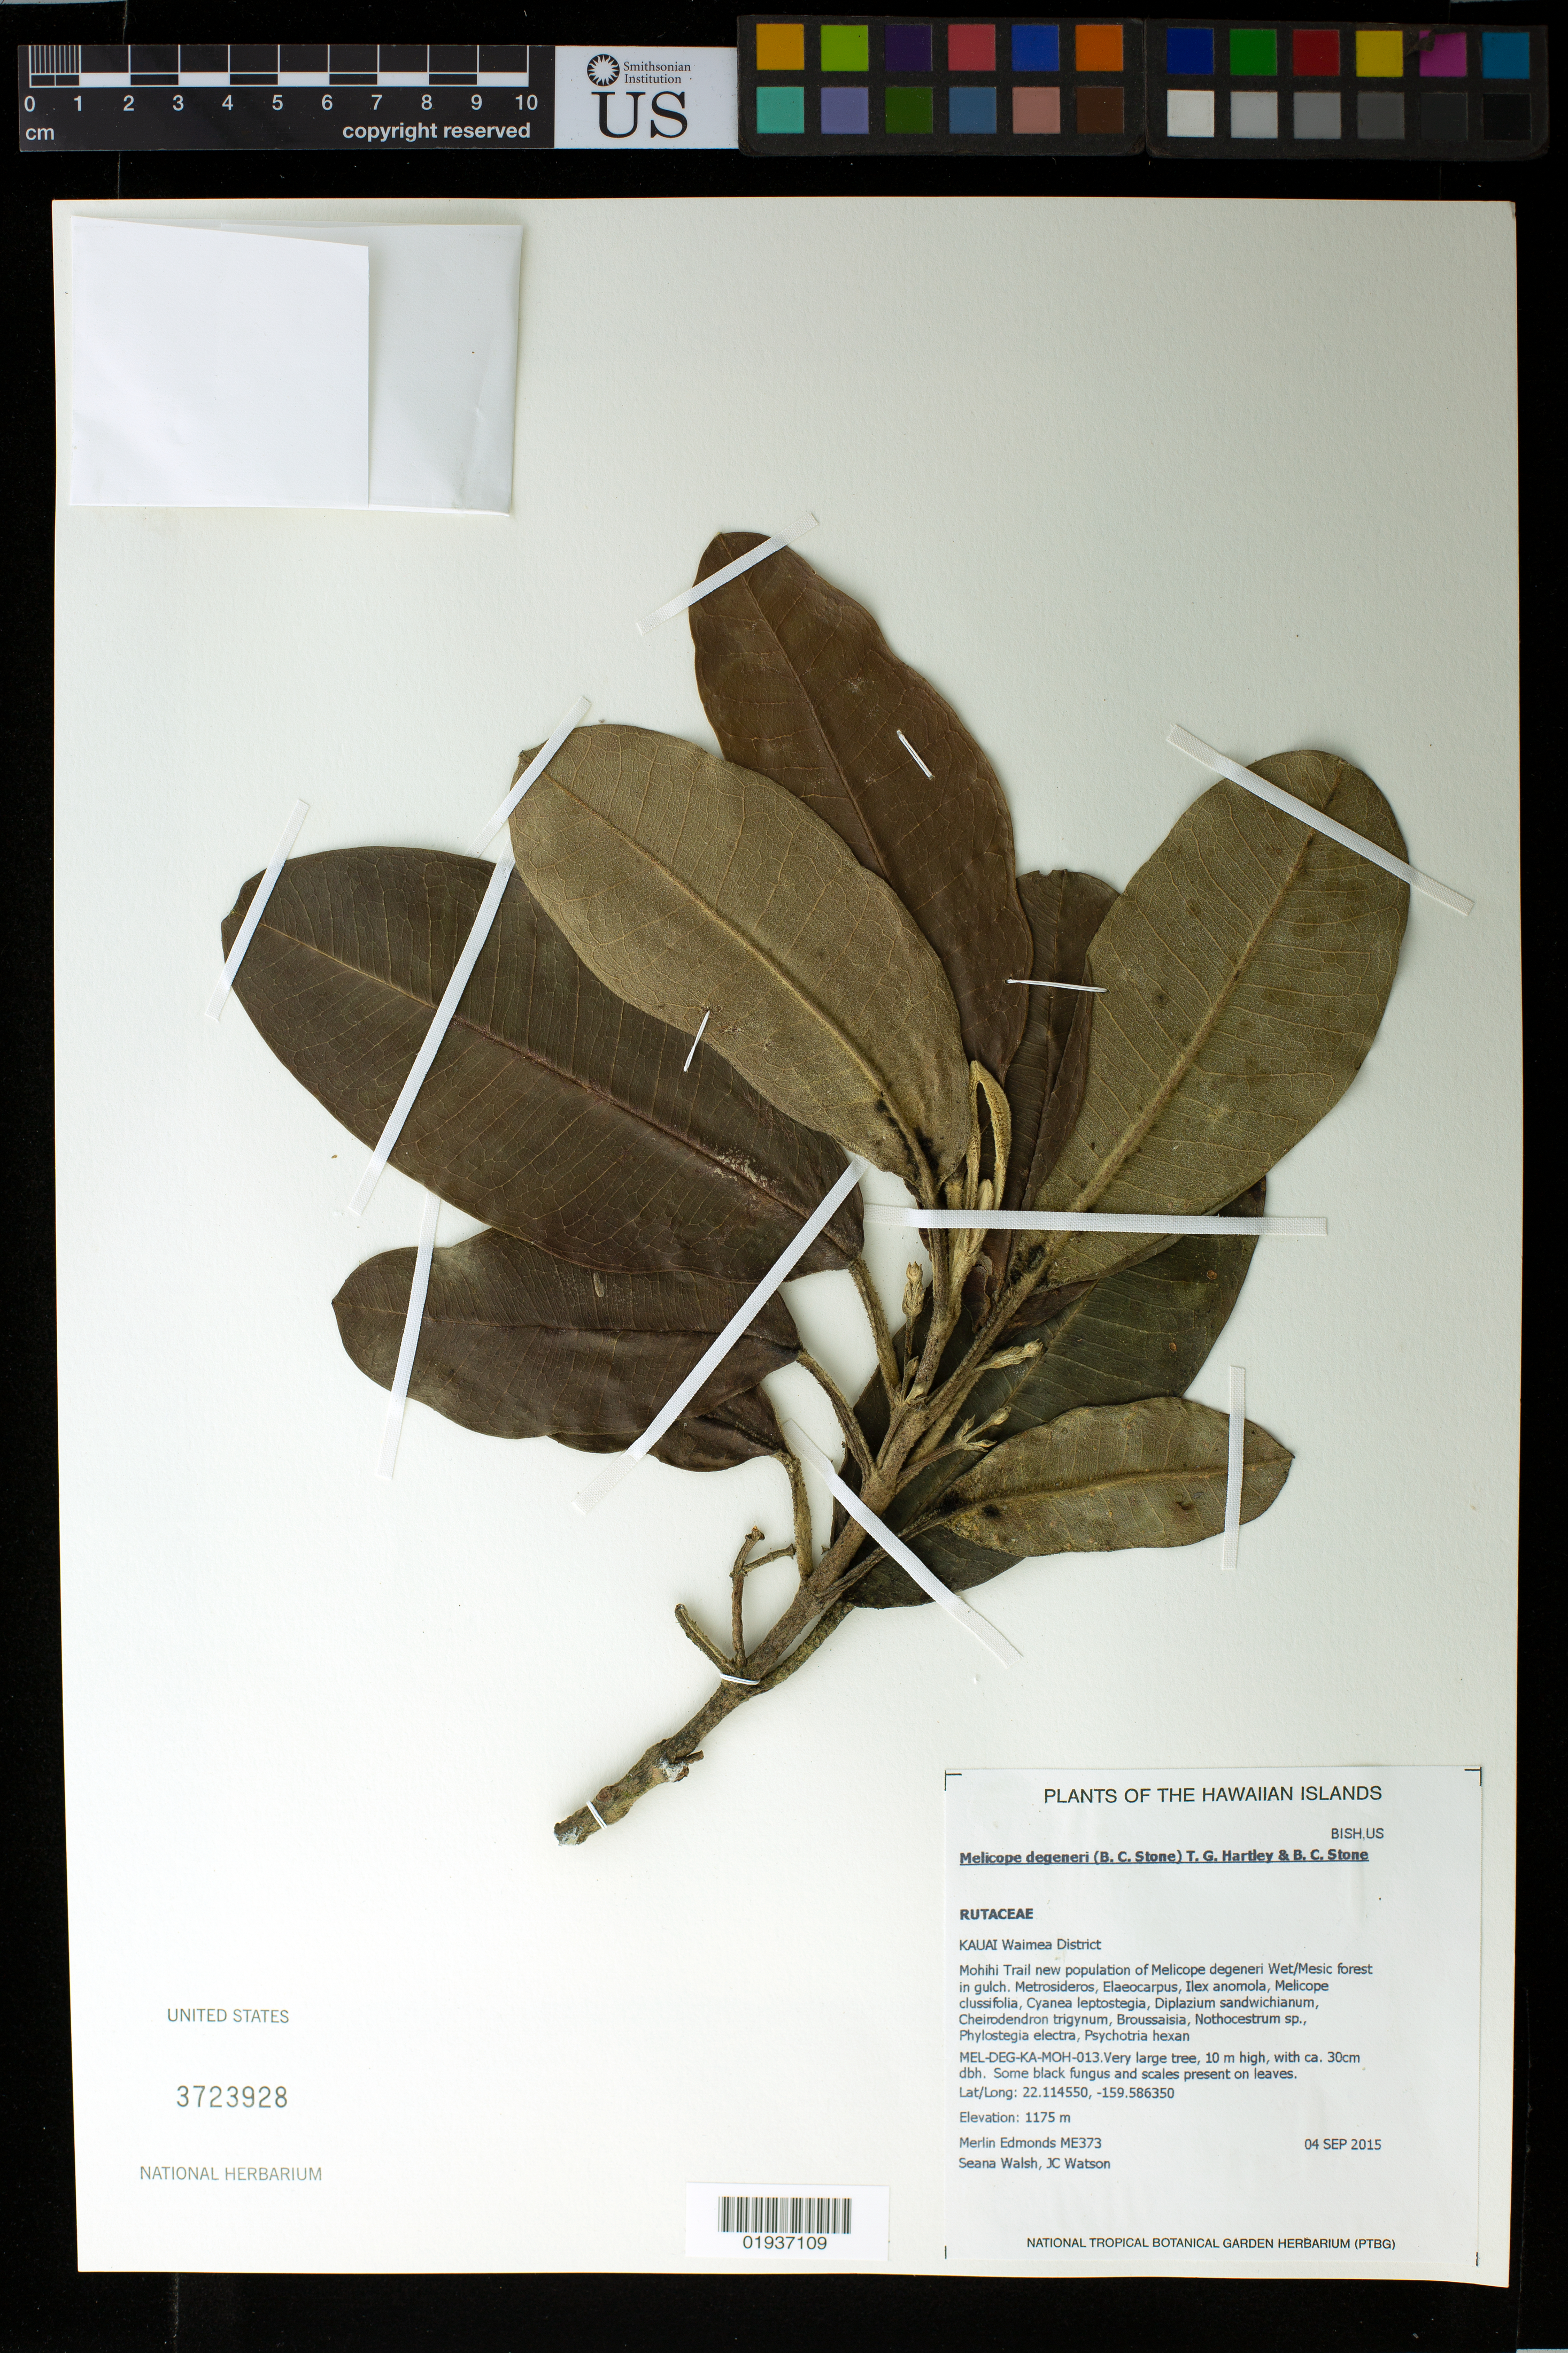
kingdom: Plantae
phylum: Tracheophyta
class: Magnoliopsida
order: Sapindales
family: Rutaceae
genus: Melicope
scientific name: Melicope degeneri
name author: (B.C. Stone) T.G. Hartley & B.C. Stone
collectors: M. Edmonds, S. Walsh & J. Watson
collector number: ME373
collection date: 2015-09-04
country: United States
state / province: Hawaii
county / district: Kauai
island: Kaua'i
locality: Waimea District, Mohihi Trail.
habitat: Wet/Mesic forest in gulch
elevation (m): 1175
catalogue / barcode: US 3723928